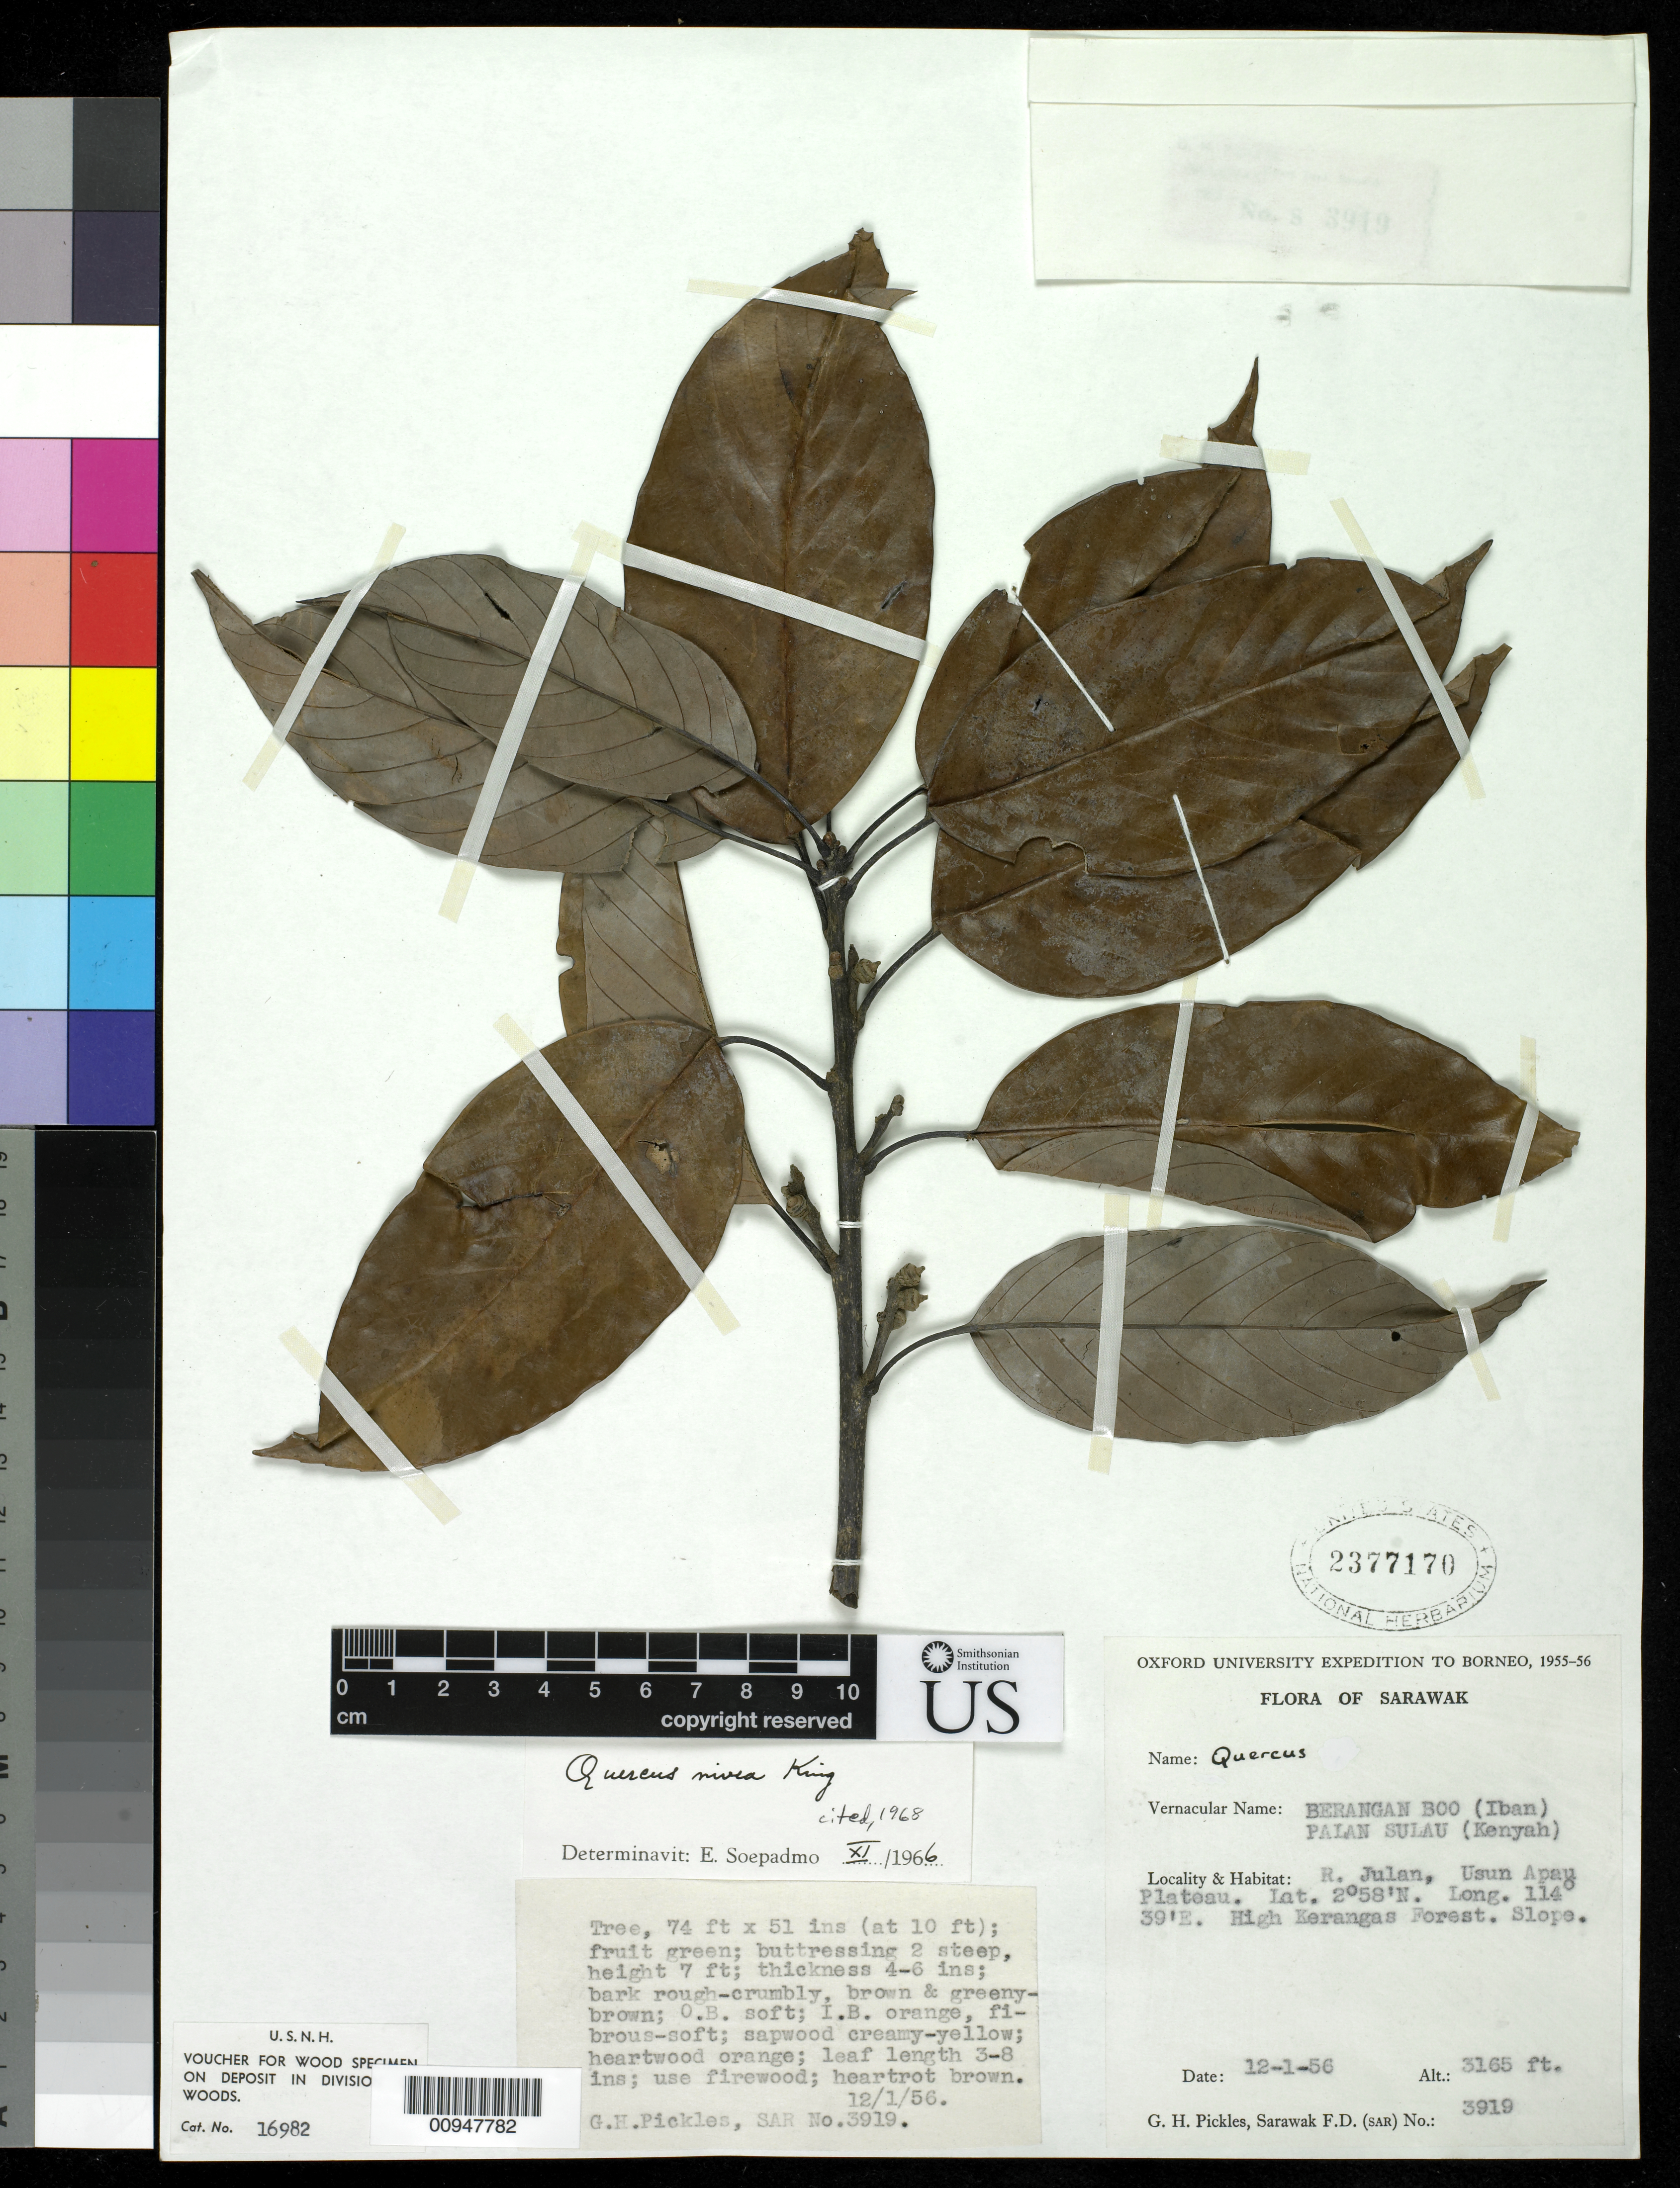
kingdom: Plantae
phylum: Tracheophyta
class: Magnoliopsida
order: Fagales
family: Fagaceae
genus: Quercus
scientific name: Quercus nivea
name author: King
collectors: G. Pickles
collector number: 3919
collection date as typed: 11 Jan 1956 or 01 Nov 1956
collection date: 1956-01-11 or 1956-11-01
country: Malaysia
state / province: Sarawak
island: Borneo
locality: R. Julian, Usun Apau Plateau. High Kerangas Forest.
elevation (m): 965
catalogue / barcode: US 2377170